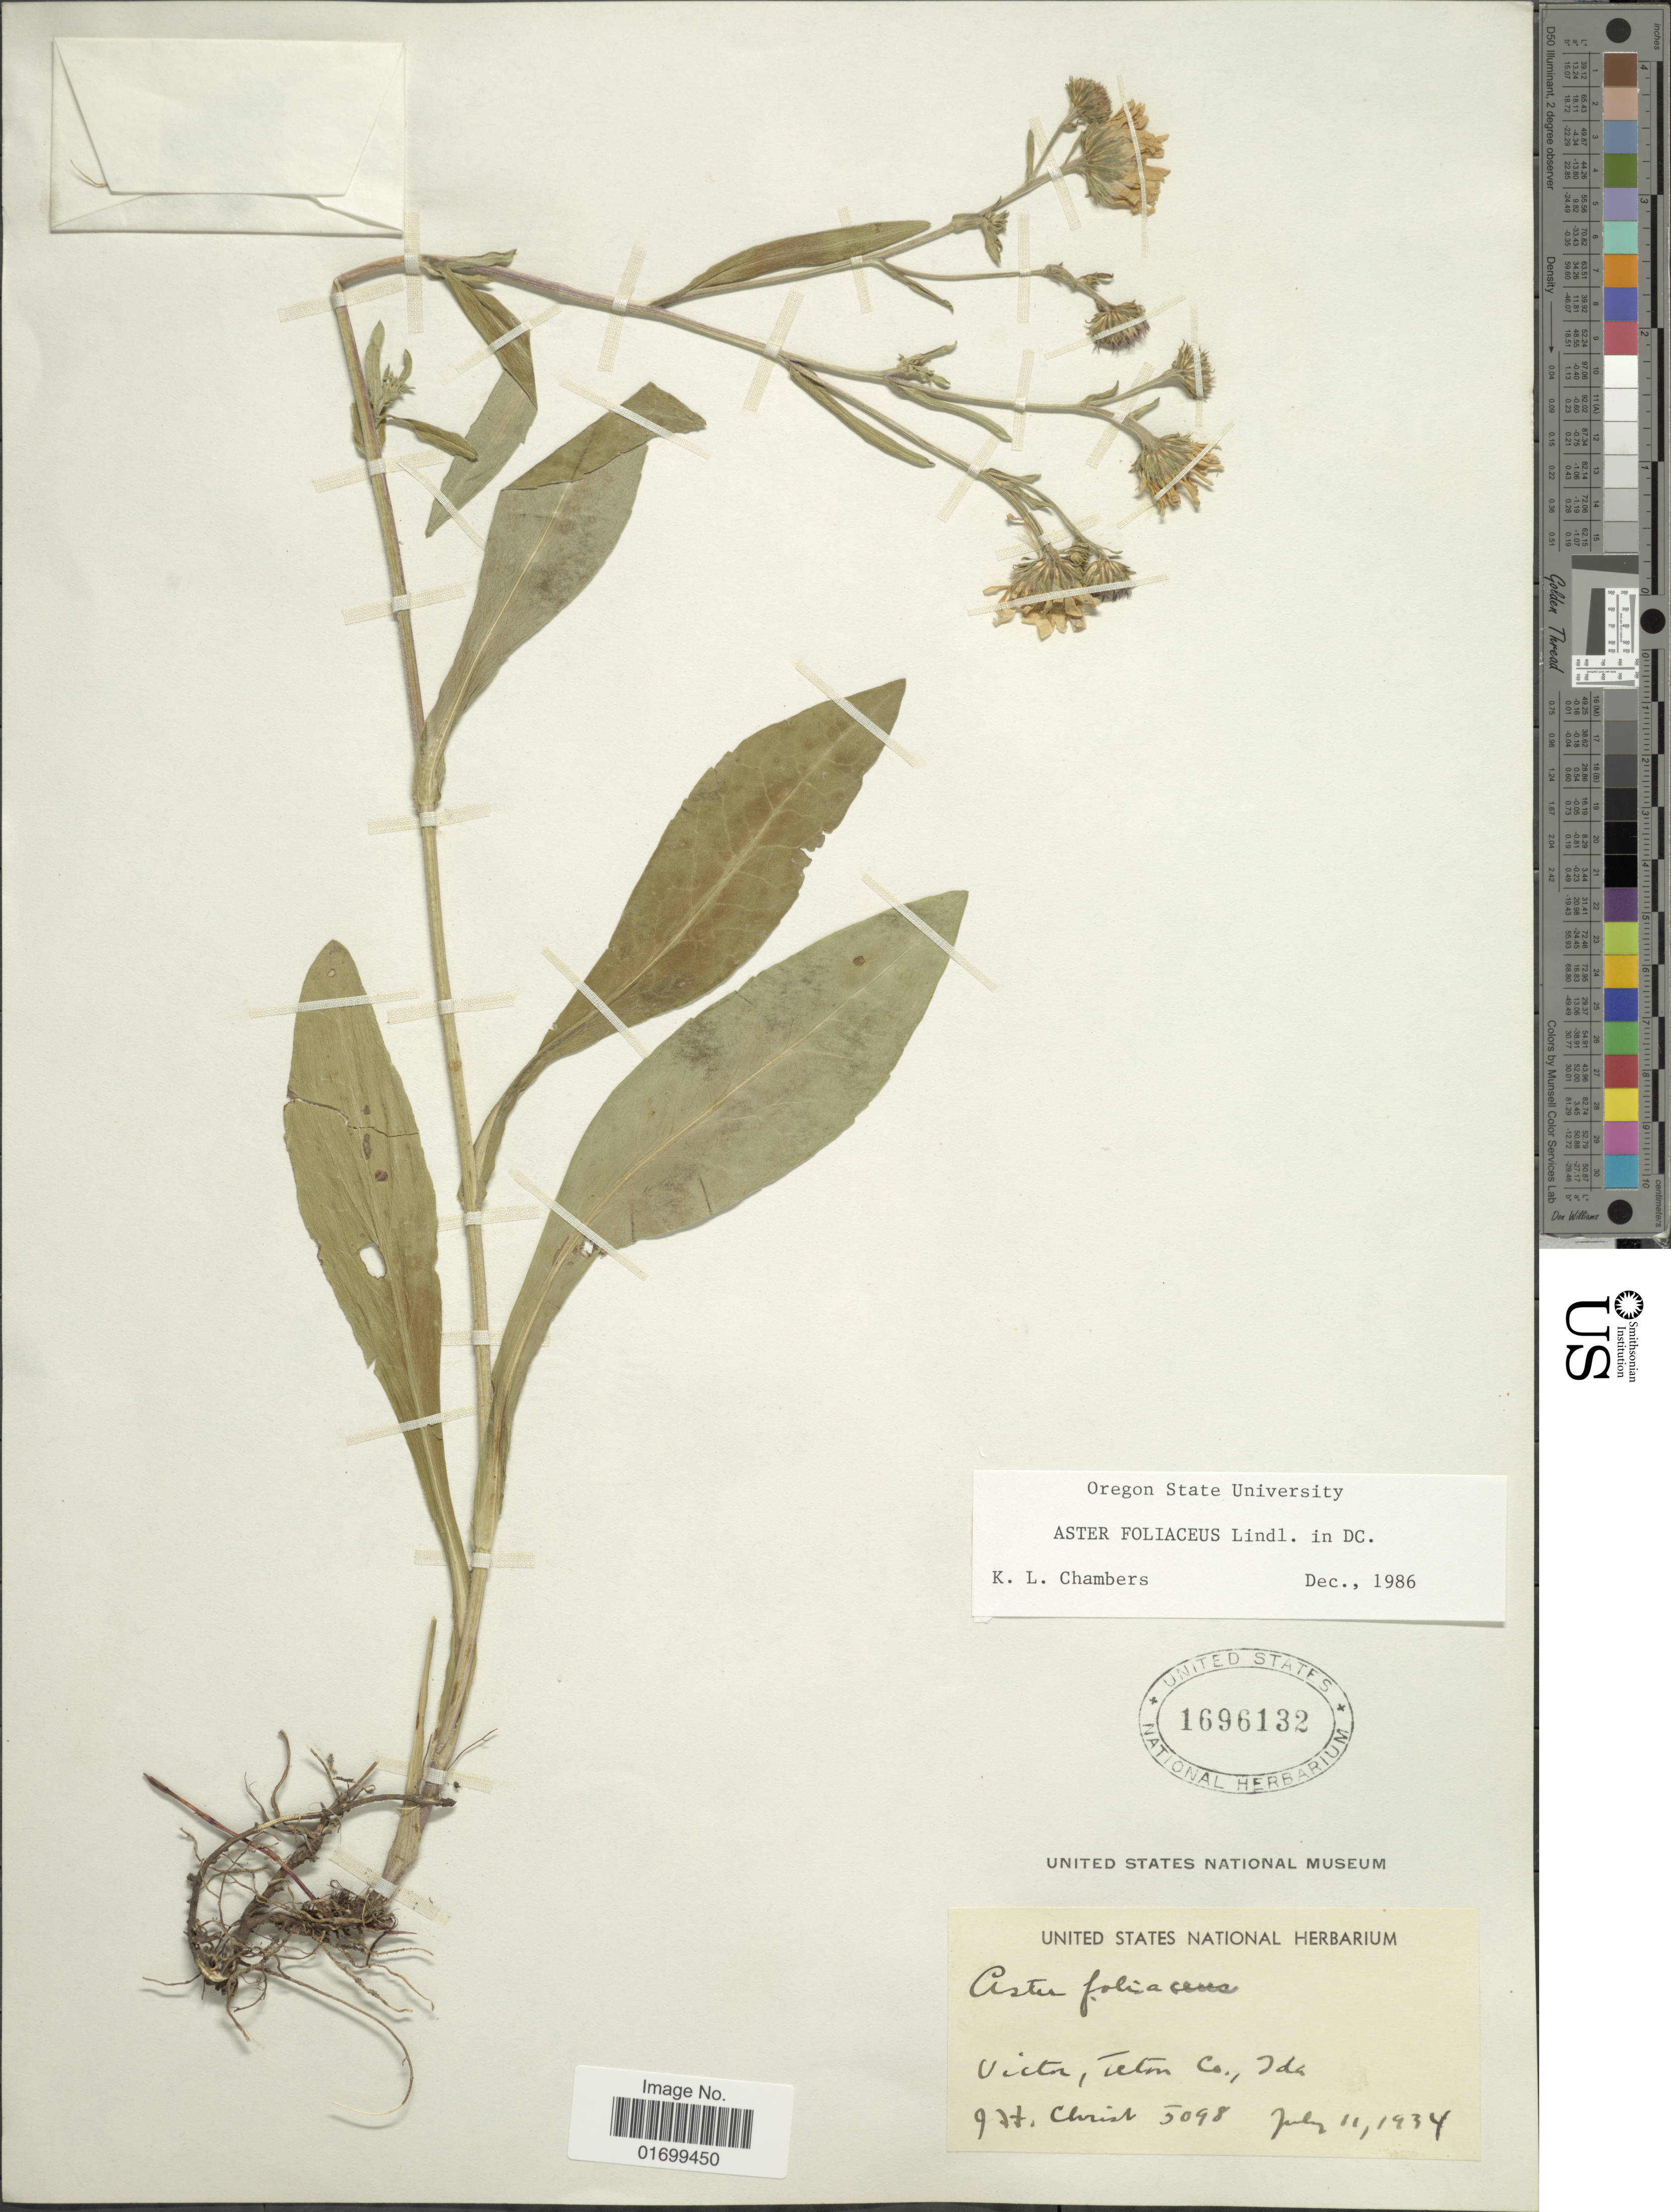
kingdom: Plantae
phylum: Tracheophyta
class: Magnoliopsida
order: Asterales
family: Asteraceae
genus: Symphyotrichum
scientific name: Symphyotrichum foliaceum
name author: (Lindl. ex DC.) G.L. Nesom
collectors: J. H. Christ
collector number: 5098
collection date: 1934-07-11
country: United States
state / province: Idaho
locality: Victor, Teton Co.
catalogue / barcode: US 1696132